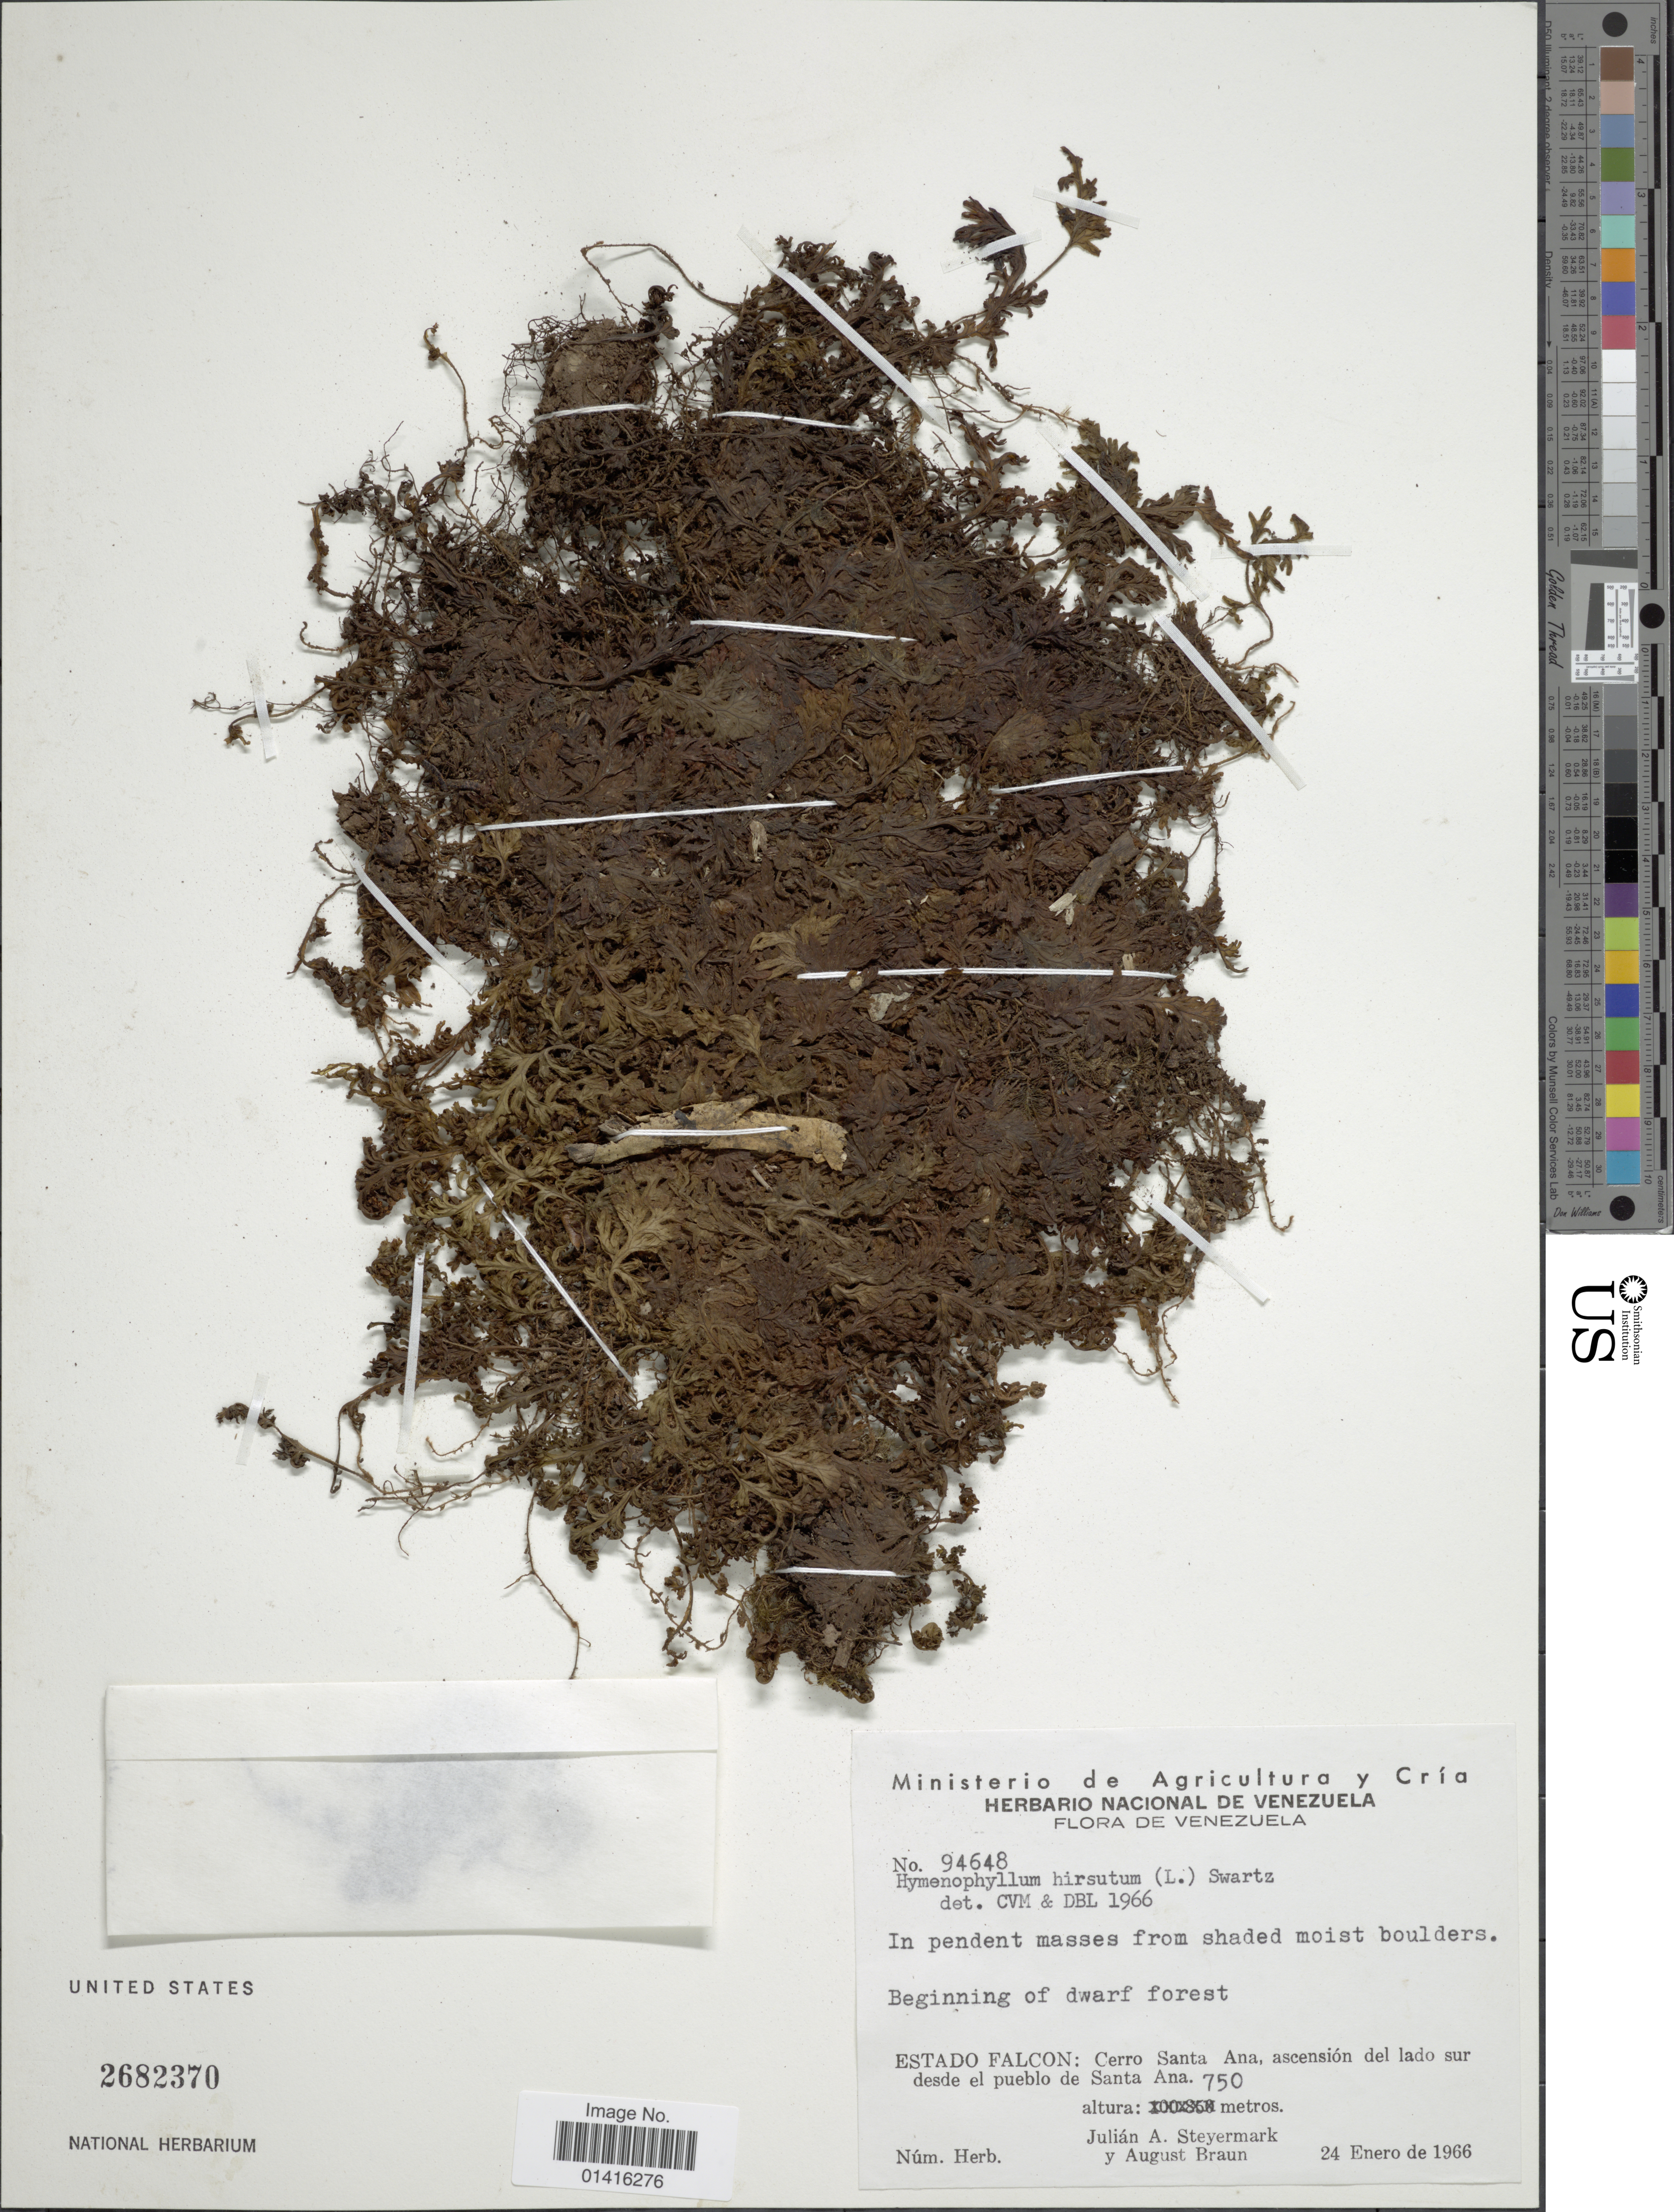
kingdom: Plantae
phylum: Tracheophyta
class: Polypodiopsida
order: Hymenophyllales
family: Hymenophyllaceae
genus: Hymenophyllum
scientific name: Hymenophyllum hirsutum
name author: (L.) Sw.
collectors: J. Steyermark & A. Braun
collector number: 94648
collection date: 1966-01-24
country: Venezuela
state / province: Falcón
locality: Cerro Santa Ana, ascensión del lado sur desde el pueblo de Santa Ana.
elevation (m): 750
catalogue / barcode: US 2682370